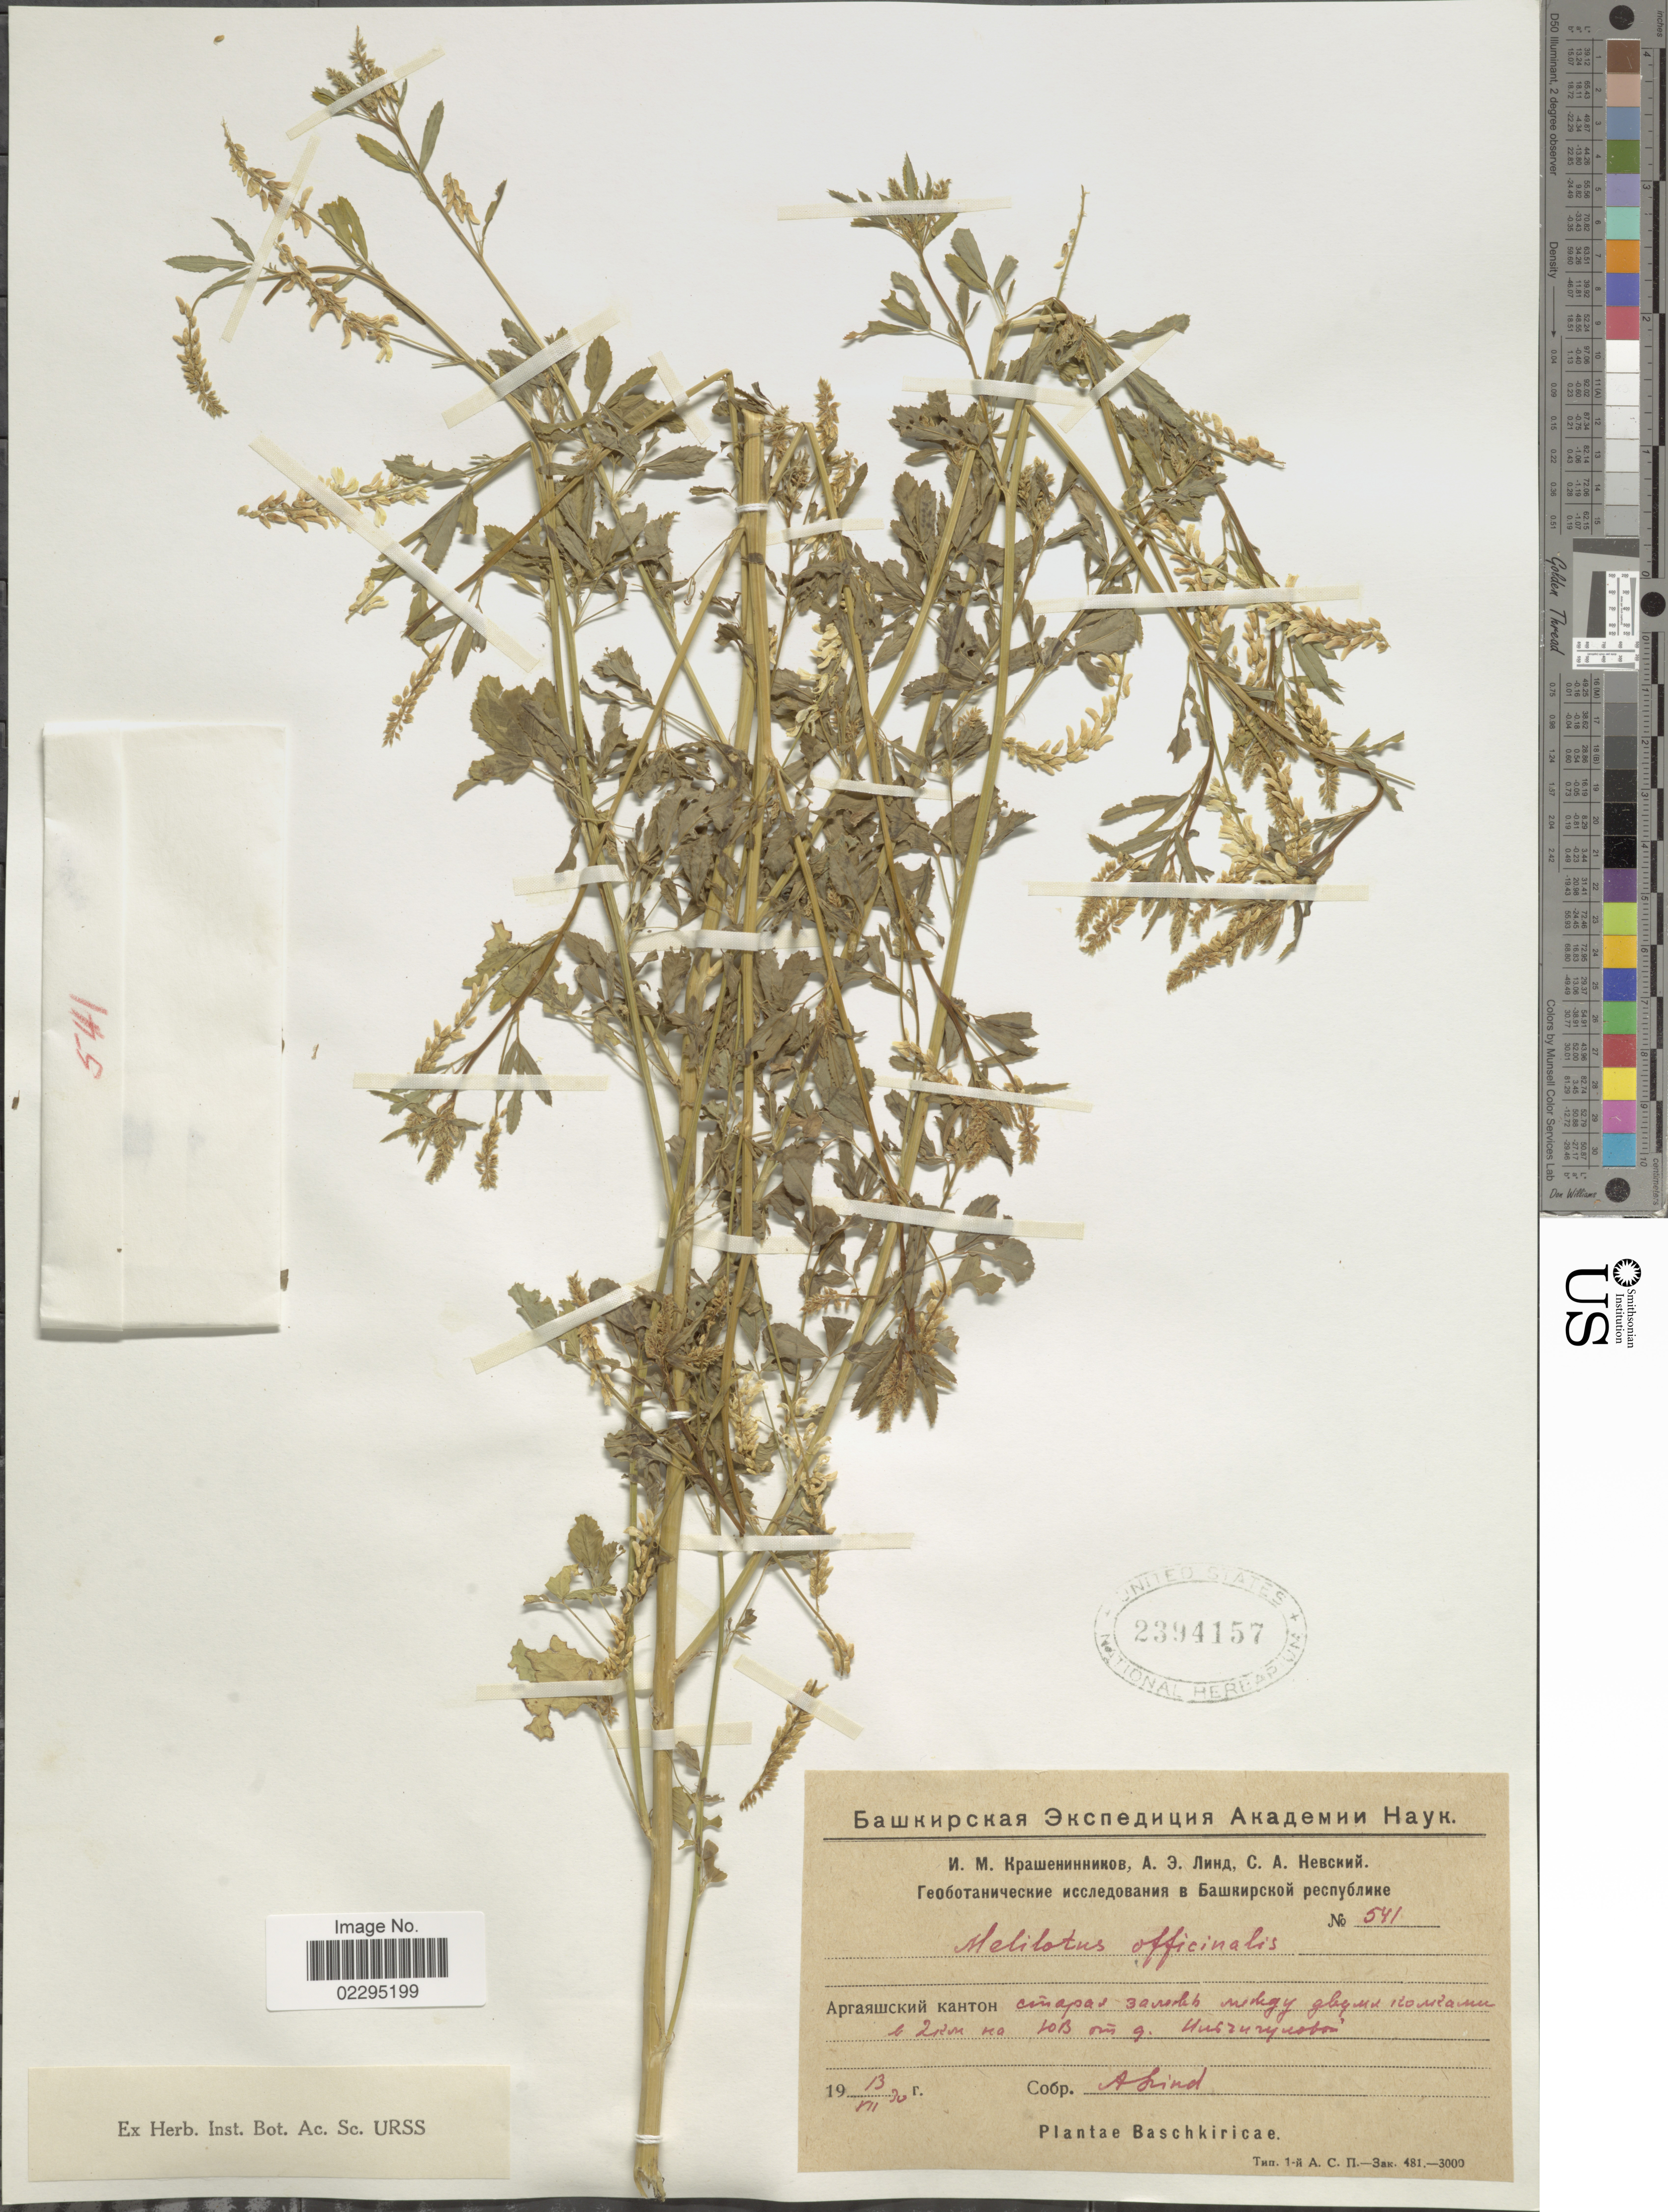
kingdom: Plantae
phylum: Tracheophyta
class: Magnoliopsida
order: Fabales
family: Fabaceae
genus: Melilotus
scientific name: Melilotus officinalis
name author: (L.) Lam.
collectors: A. Lind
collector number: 541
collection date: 1930-07-13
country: Russian Federation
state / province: Chelyabinsk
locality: Argayashsky District, 2 km SE of Ilchichulova village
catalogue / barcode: US 2394157